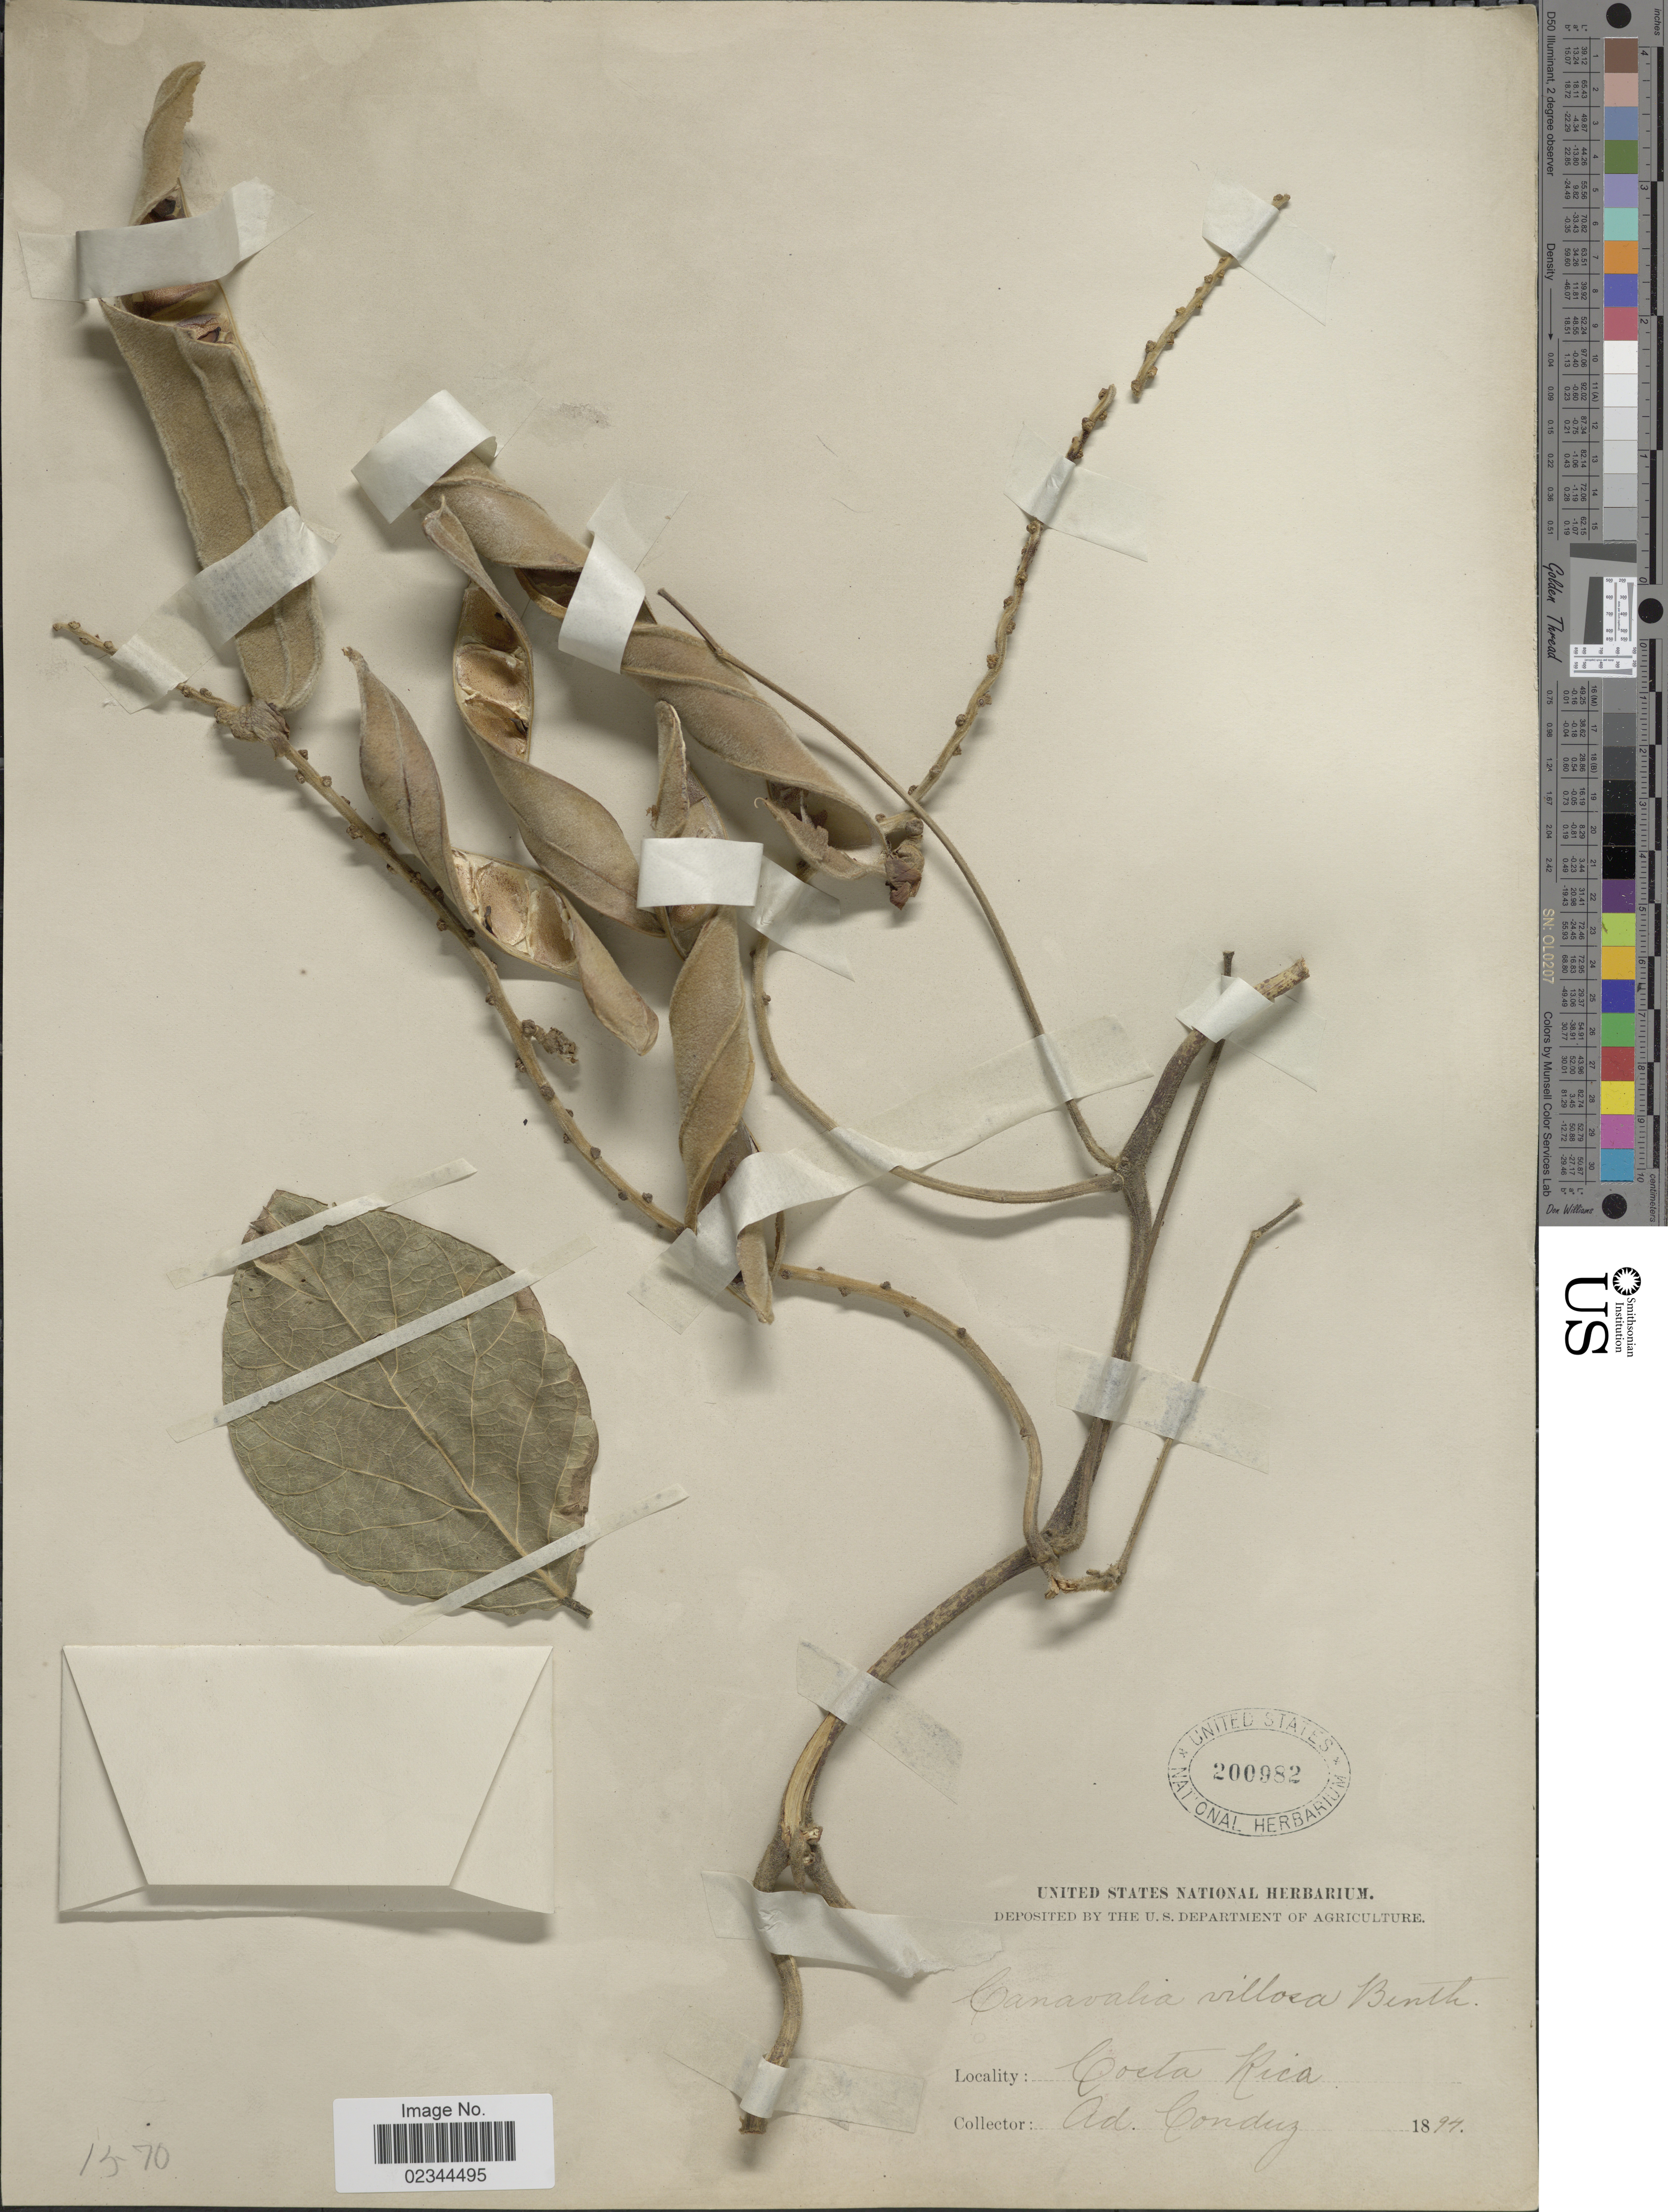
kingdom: Plantae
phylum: Tracheophyta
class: Magnoliopsida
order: Fabales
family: Fabaceae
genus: Canavalia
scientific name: Canavalia villosa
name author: Benth.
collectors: A. Tonduz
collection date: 1894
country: Costa Rica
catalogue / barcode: US 200982